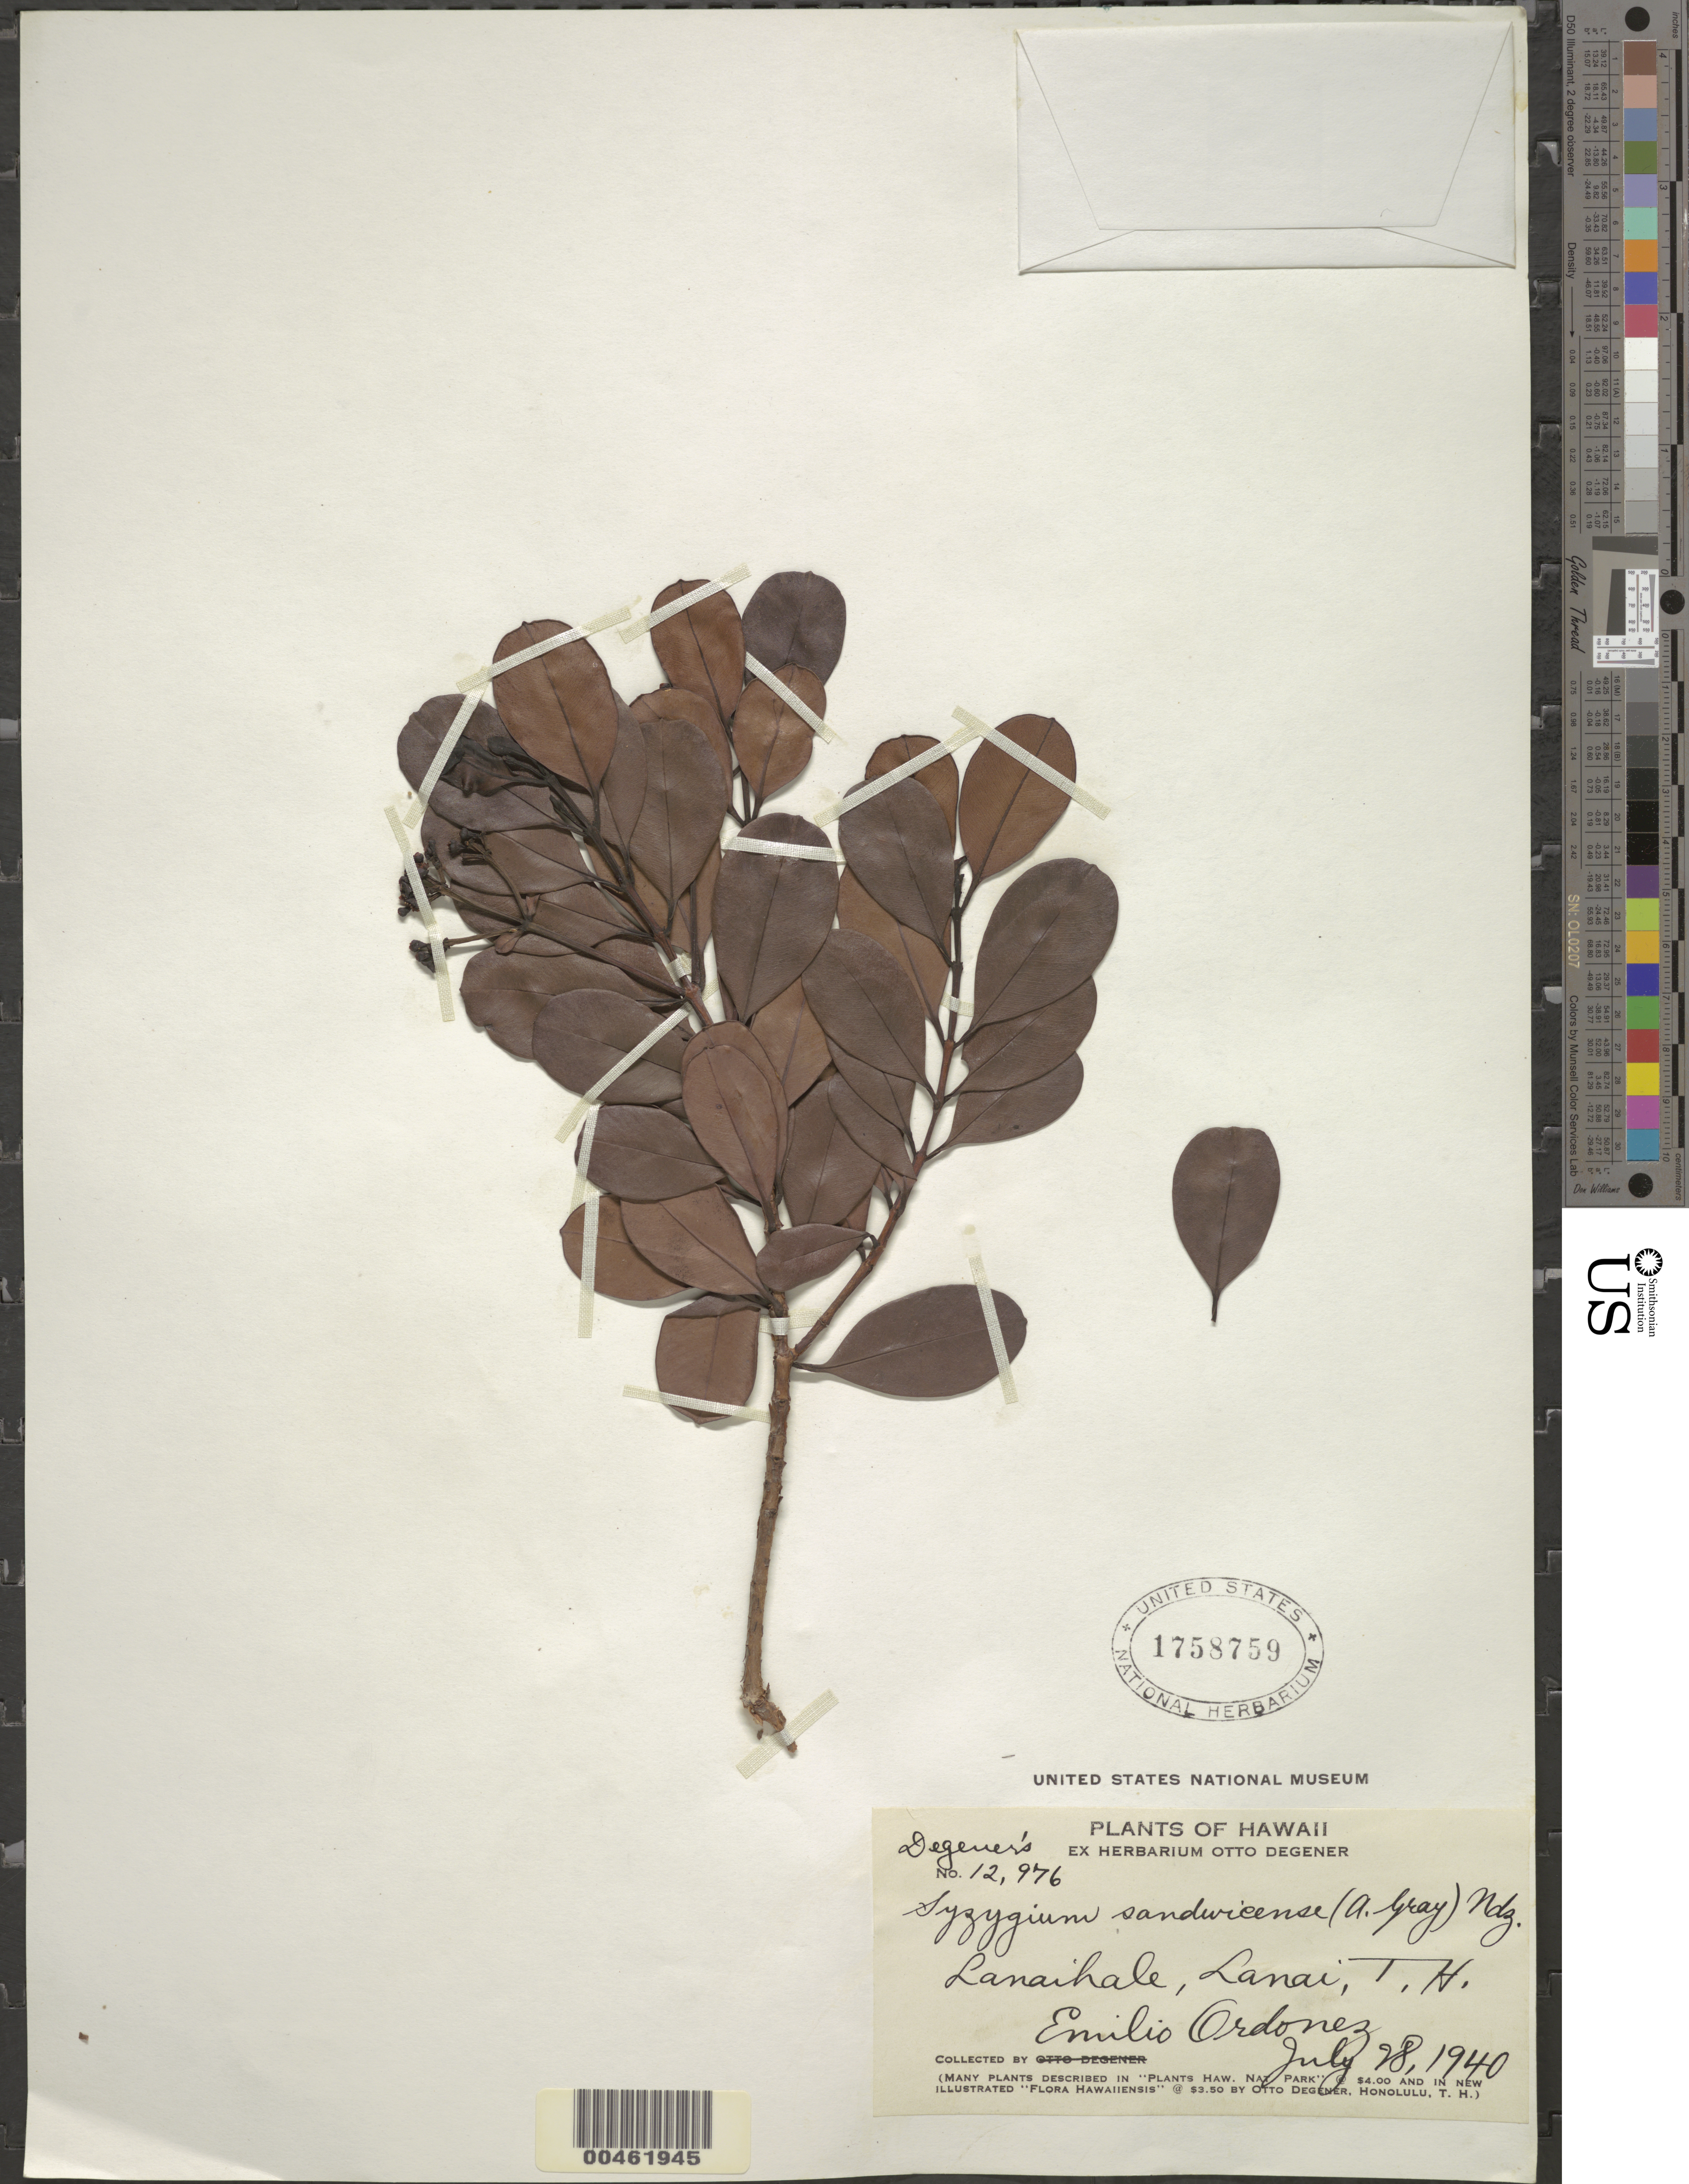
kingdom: Plantae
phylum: Tracheophyta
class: Magnoliopsida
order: Myrtales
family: Myrtaceae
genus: Syzygium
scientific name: Syzygium sandwicense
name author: (A. Gray) Müll. Stuttg.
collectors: E. Ordonez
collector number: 12976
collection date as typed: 28 Jul 1940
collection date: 1940-07-28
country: United States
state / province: Hawaii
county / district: Maui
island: Lana'i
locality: Lanaihale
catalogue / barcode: US 1758759